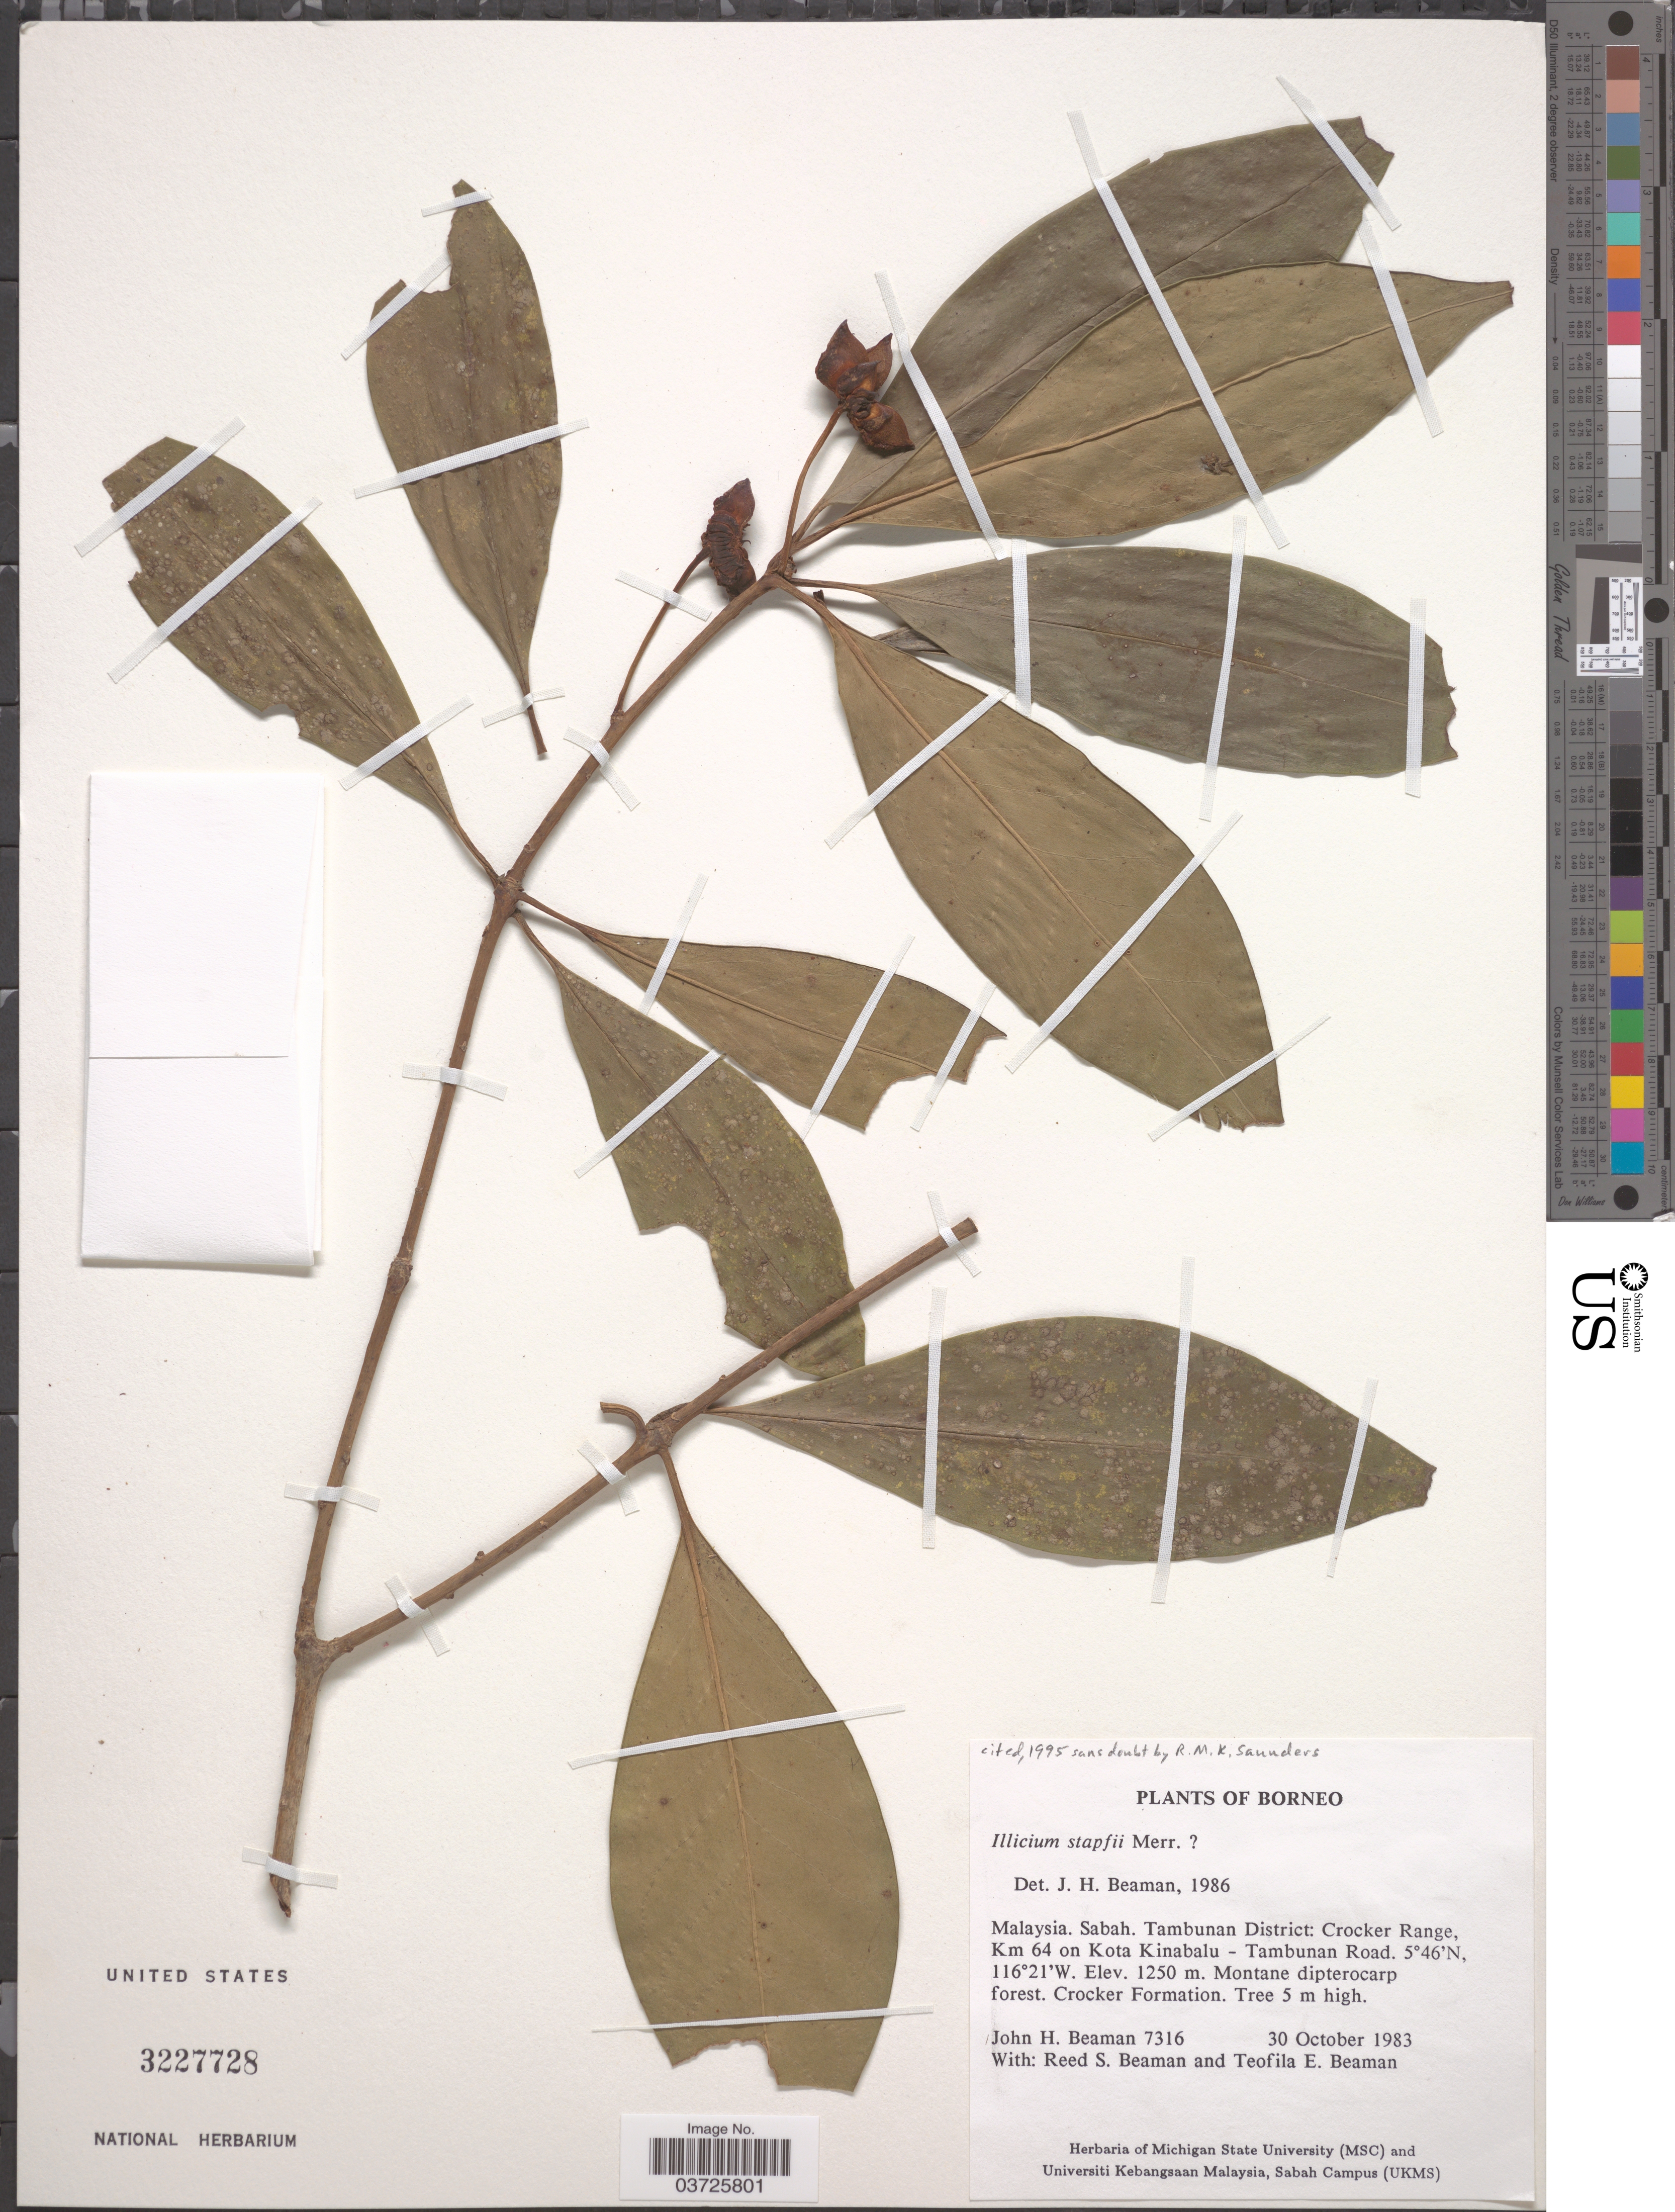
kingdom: Plantae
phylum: Tracheophyta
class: Magnoliopsida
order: Austrobaileyales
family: Schisandraceae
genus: Illicium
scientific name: Illicium stapfii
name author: Merr.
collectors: J. H. Beaman, R. S. Beaman & T. E. Beaman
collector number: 7316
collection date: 1983-10-30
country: Malaysia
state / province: Sabah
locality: Borneo. Tambunan District: Crocker Range, Km 64 on Kota Kinabalu - Tambunan Road. Crocker Formation.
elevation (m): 1250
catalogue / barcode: US 3227728